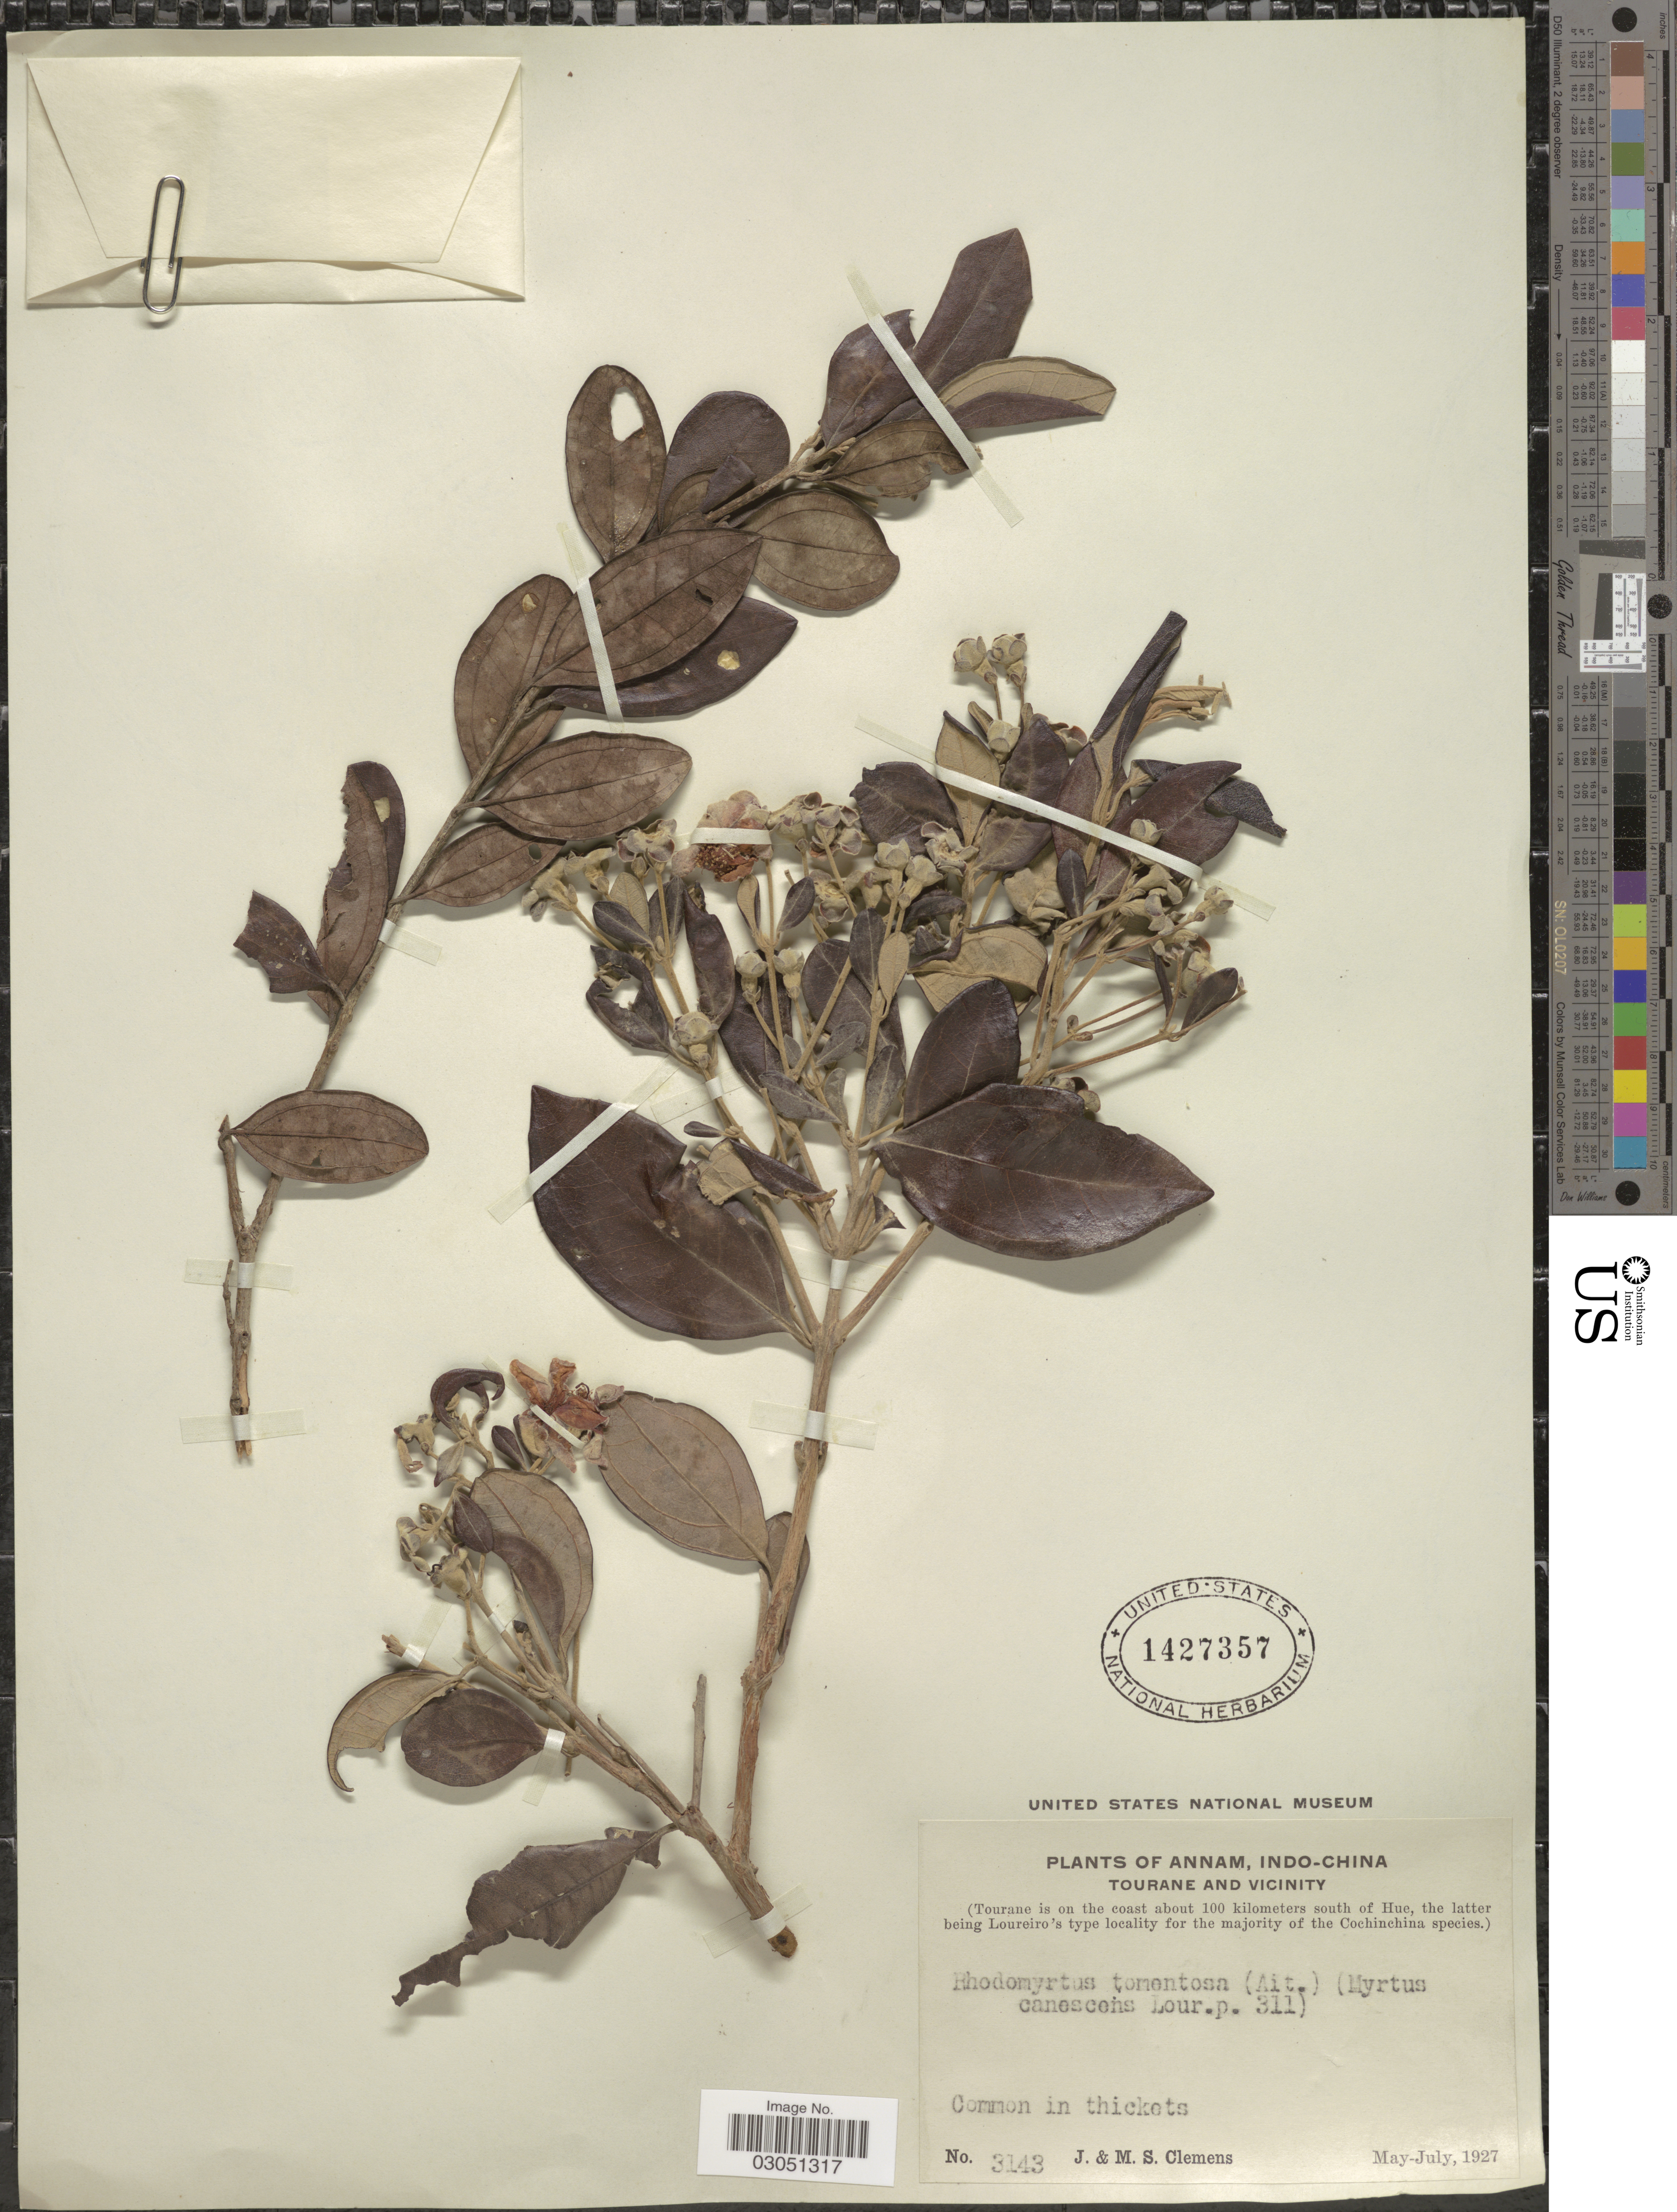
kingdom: Plantae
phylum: Tracheophyta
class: Magnoliopsida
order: Myrtales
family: Myrtaceae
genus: Rhodomyrtus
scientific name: Rhodomyrtus tomentosa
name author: (Aiton) Hassk.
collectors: J. Clemens & M. S. Clemens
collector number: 3143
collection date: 1927-05/1927-07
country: Vietnam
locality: Annam, Indo-China, Tourane and Vicinity, (Tourane is on the coast about 100 kilometers south of Hue).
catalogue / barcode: US 1427357